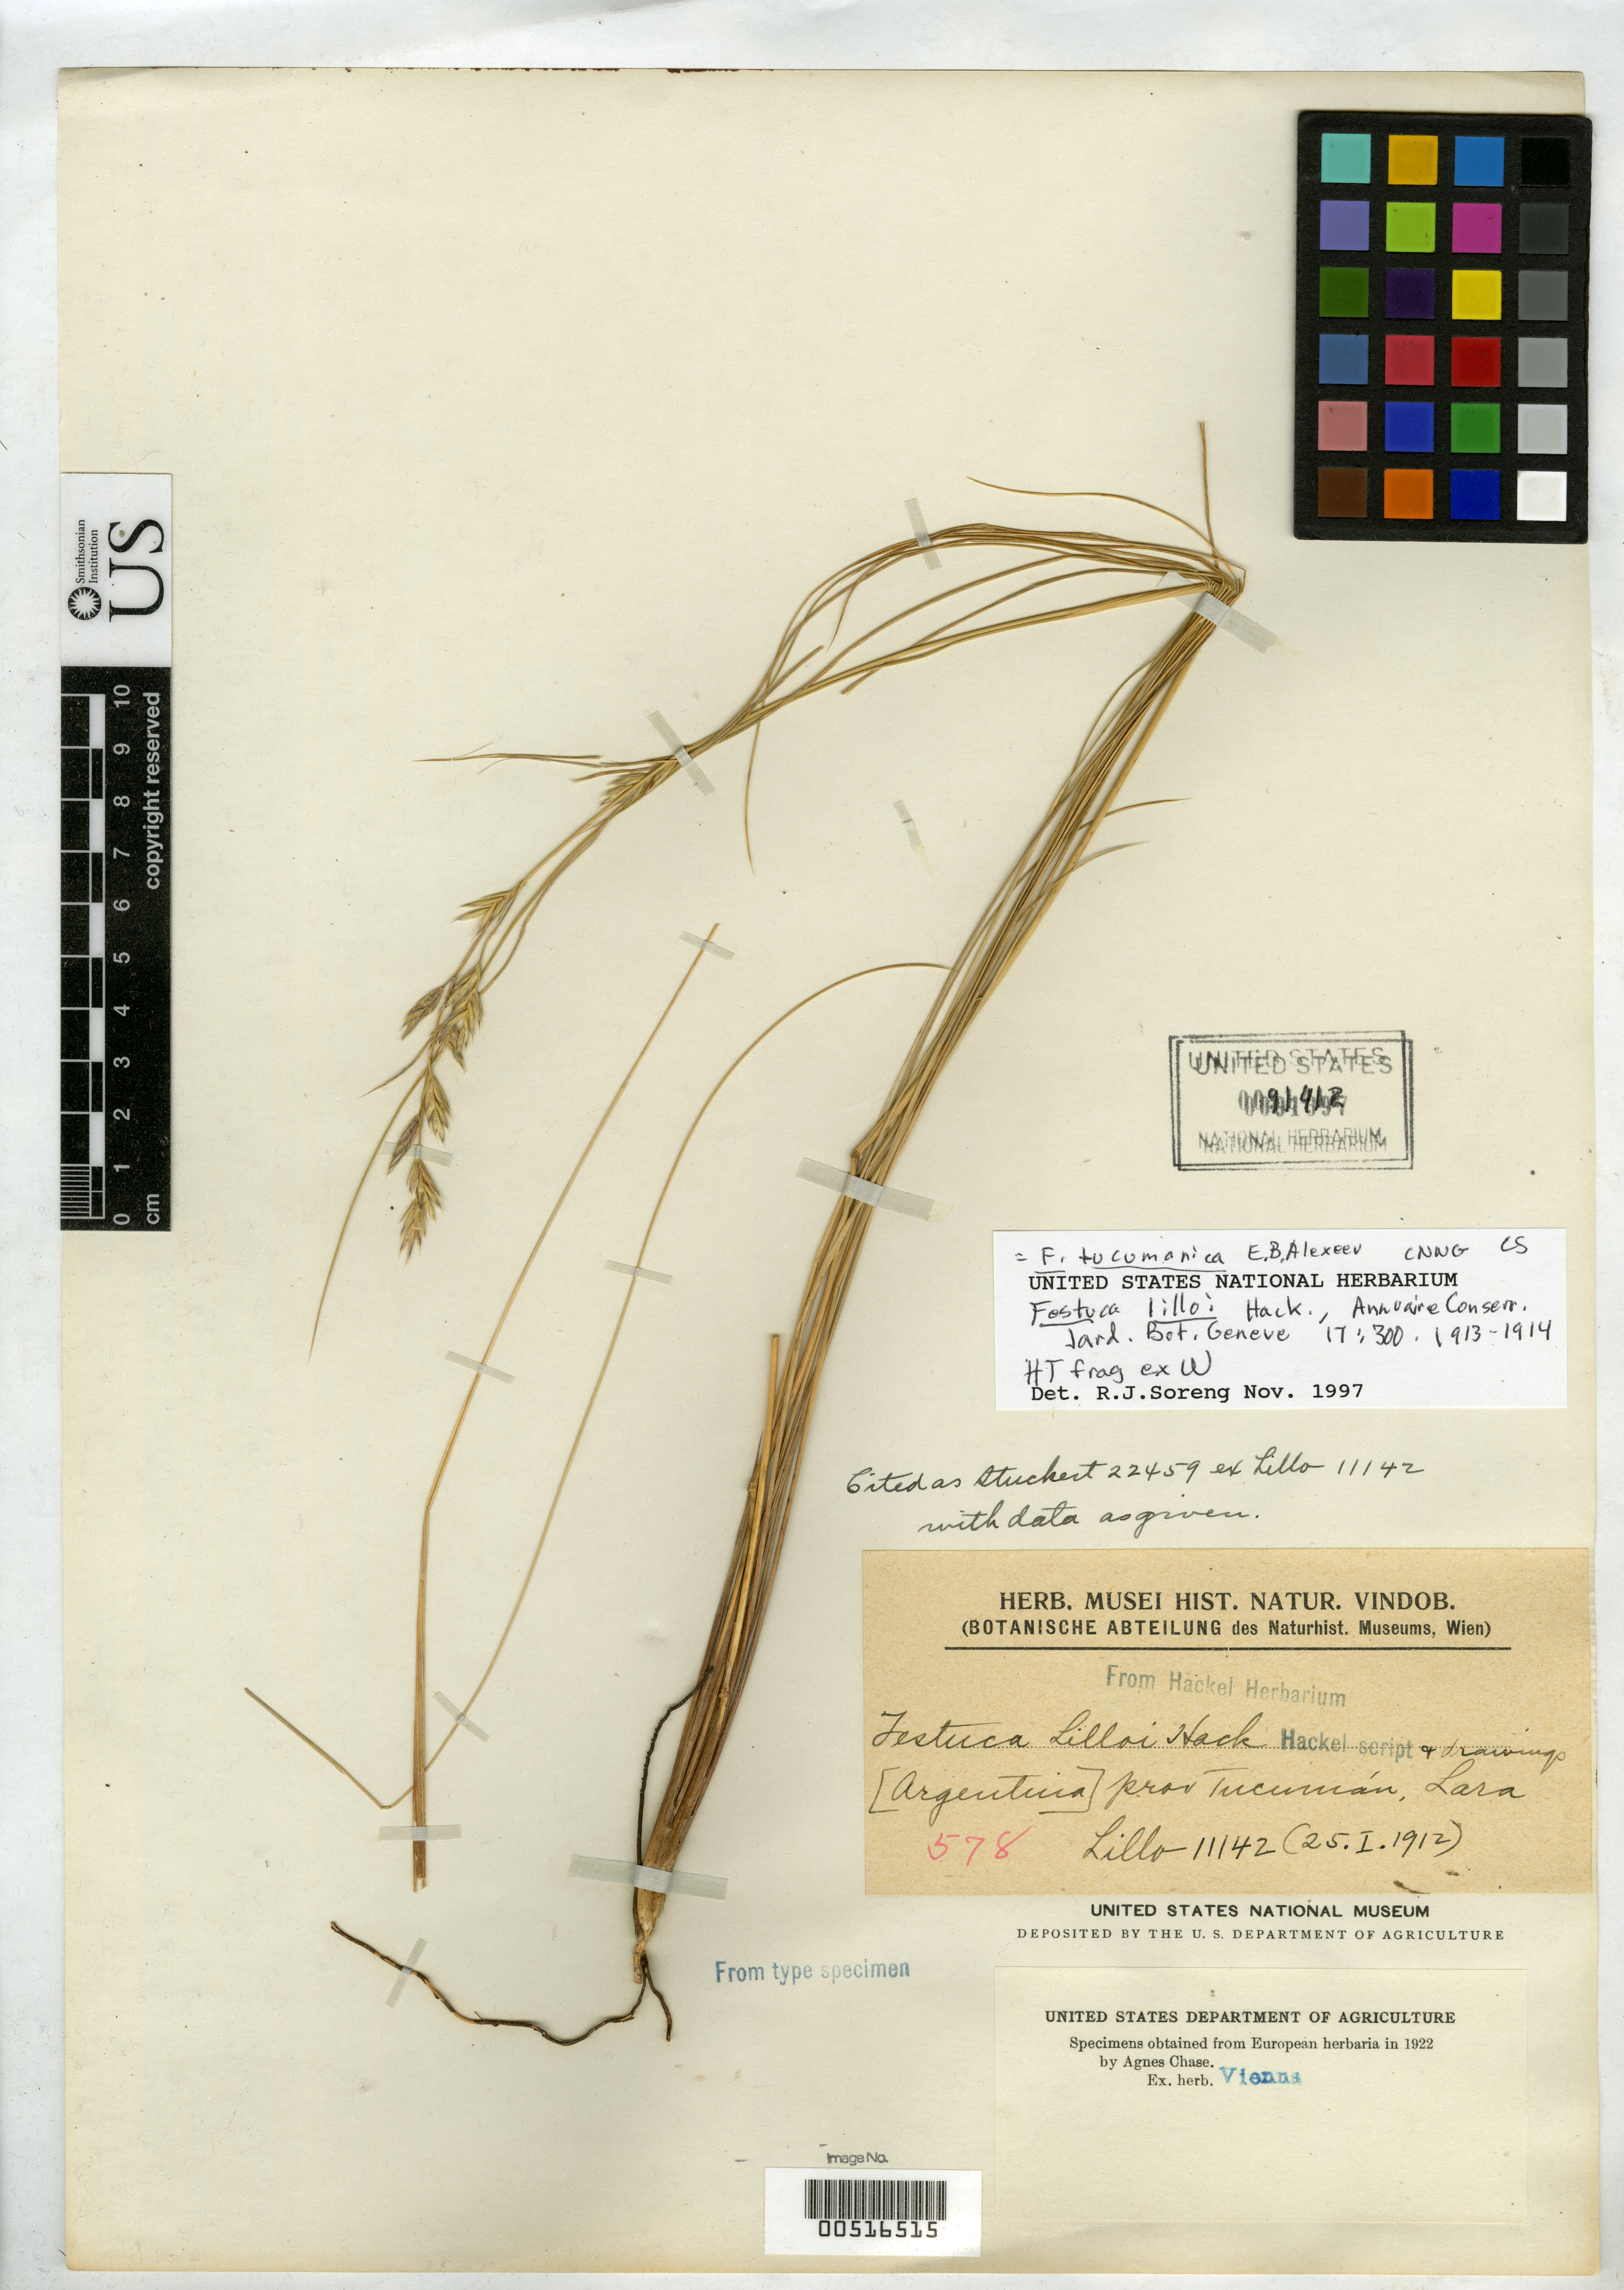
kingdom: Plantae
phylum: Tracheophyta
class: Liliopsida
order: Poales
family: Poaceae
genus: Festuca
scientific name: Festuca lilloi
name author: Hack. in Stuck.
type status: Isotype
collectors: Rodriguez, --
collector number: Lillo Hb. 11142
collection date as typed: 25 Jan 1912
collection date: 1912-01-25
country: Argentina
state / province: Tucumán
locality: Lara.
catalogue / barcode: US 91412